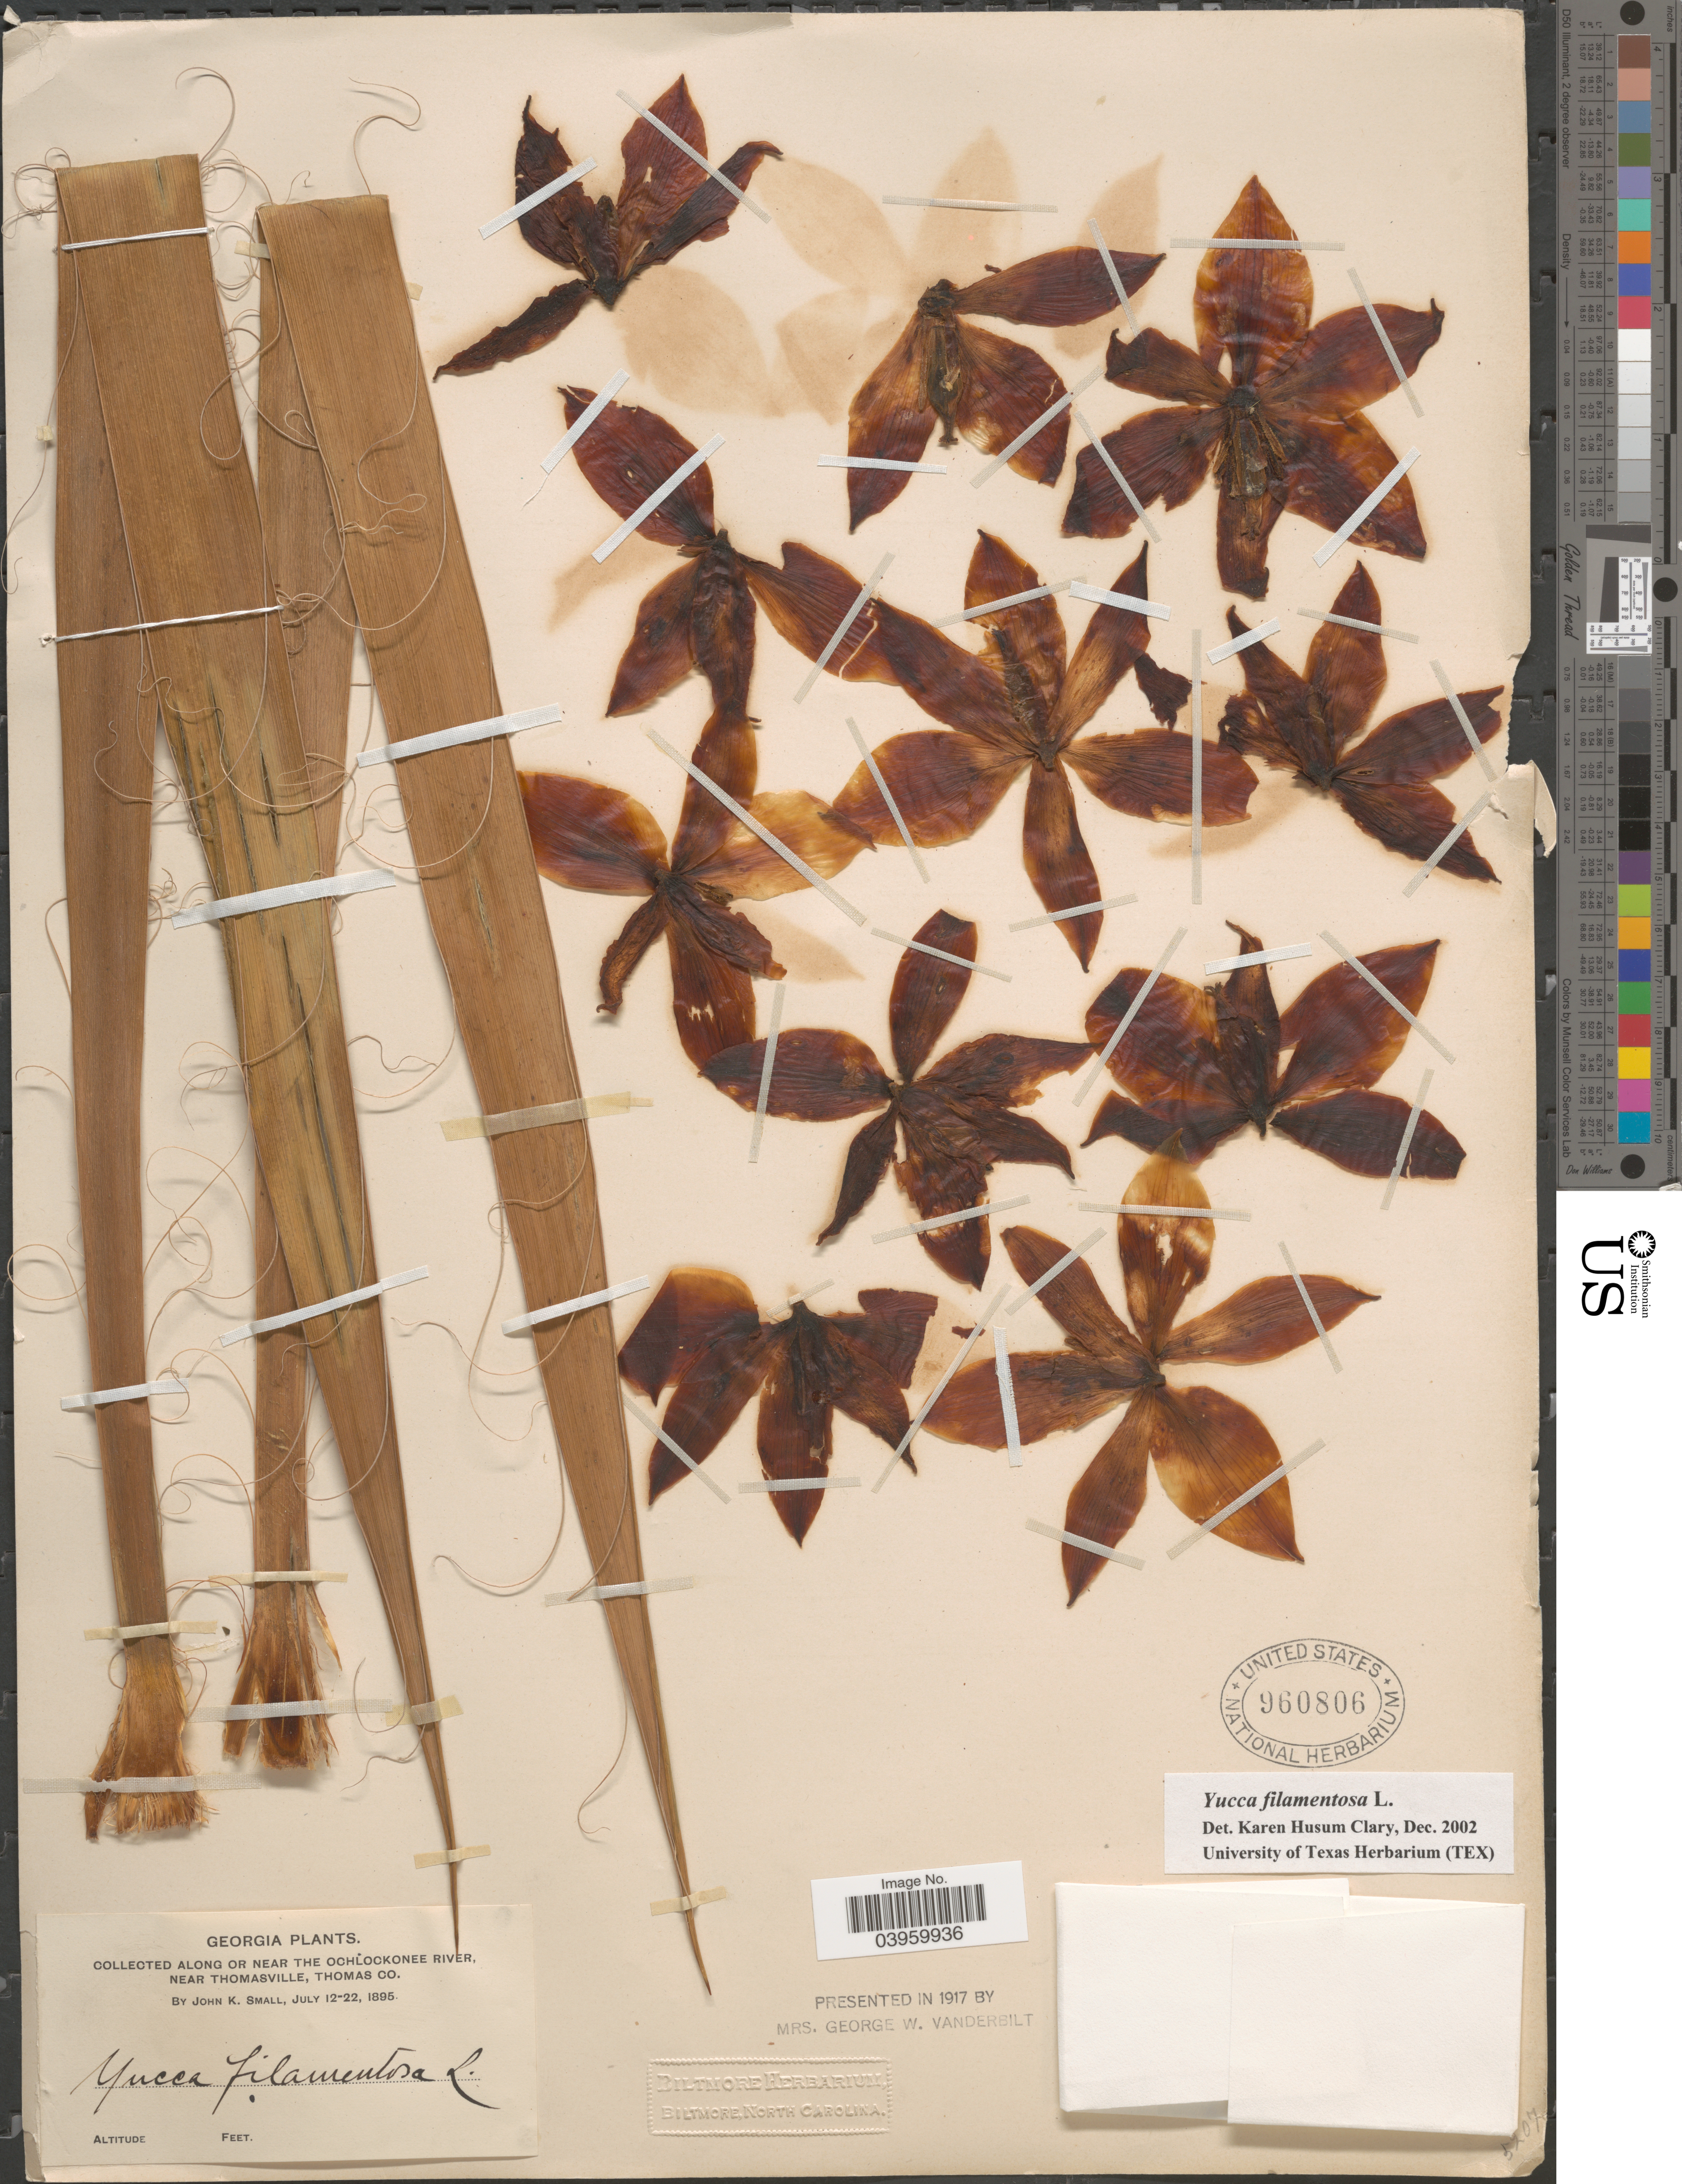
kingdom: Plantae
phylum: Tracheophyta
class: Liliopsida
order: Asparagales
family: Asparagaceae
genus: Yucca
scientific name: Yucca filamentosa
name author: L.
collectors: J. K. Small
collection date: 1895-07-12/1895-07-22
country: United States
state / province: Georgia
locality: Along or near the Ochlockonee River near Thomasville, Thomas Co.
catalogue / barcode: US 960806